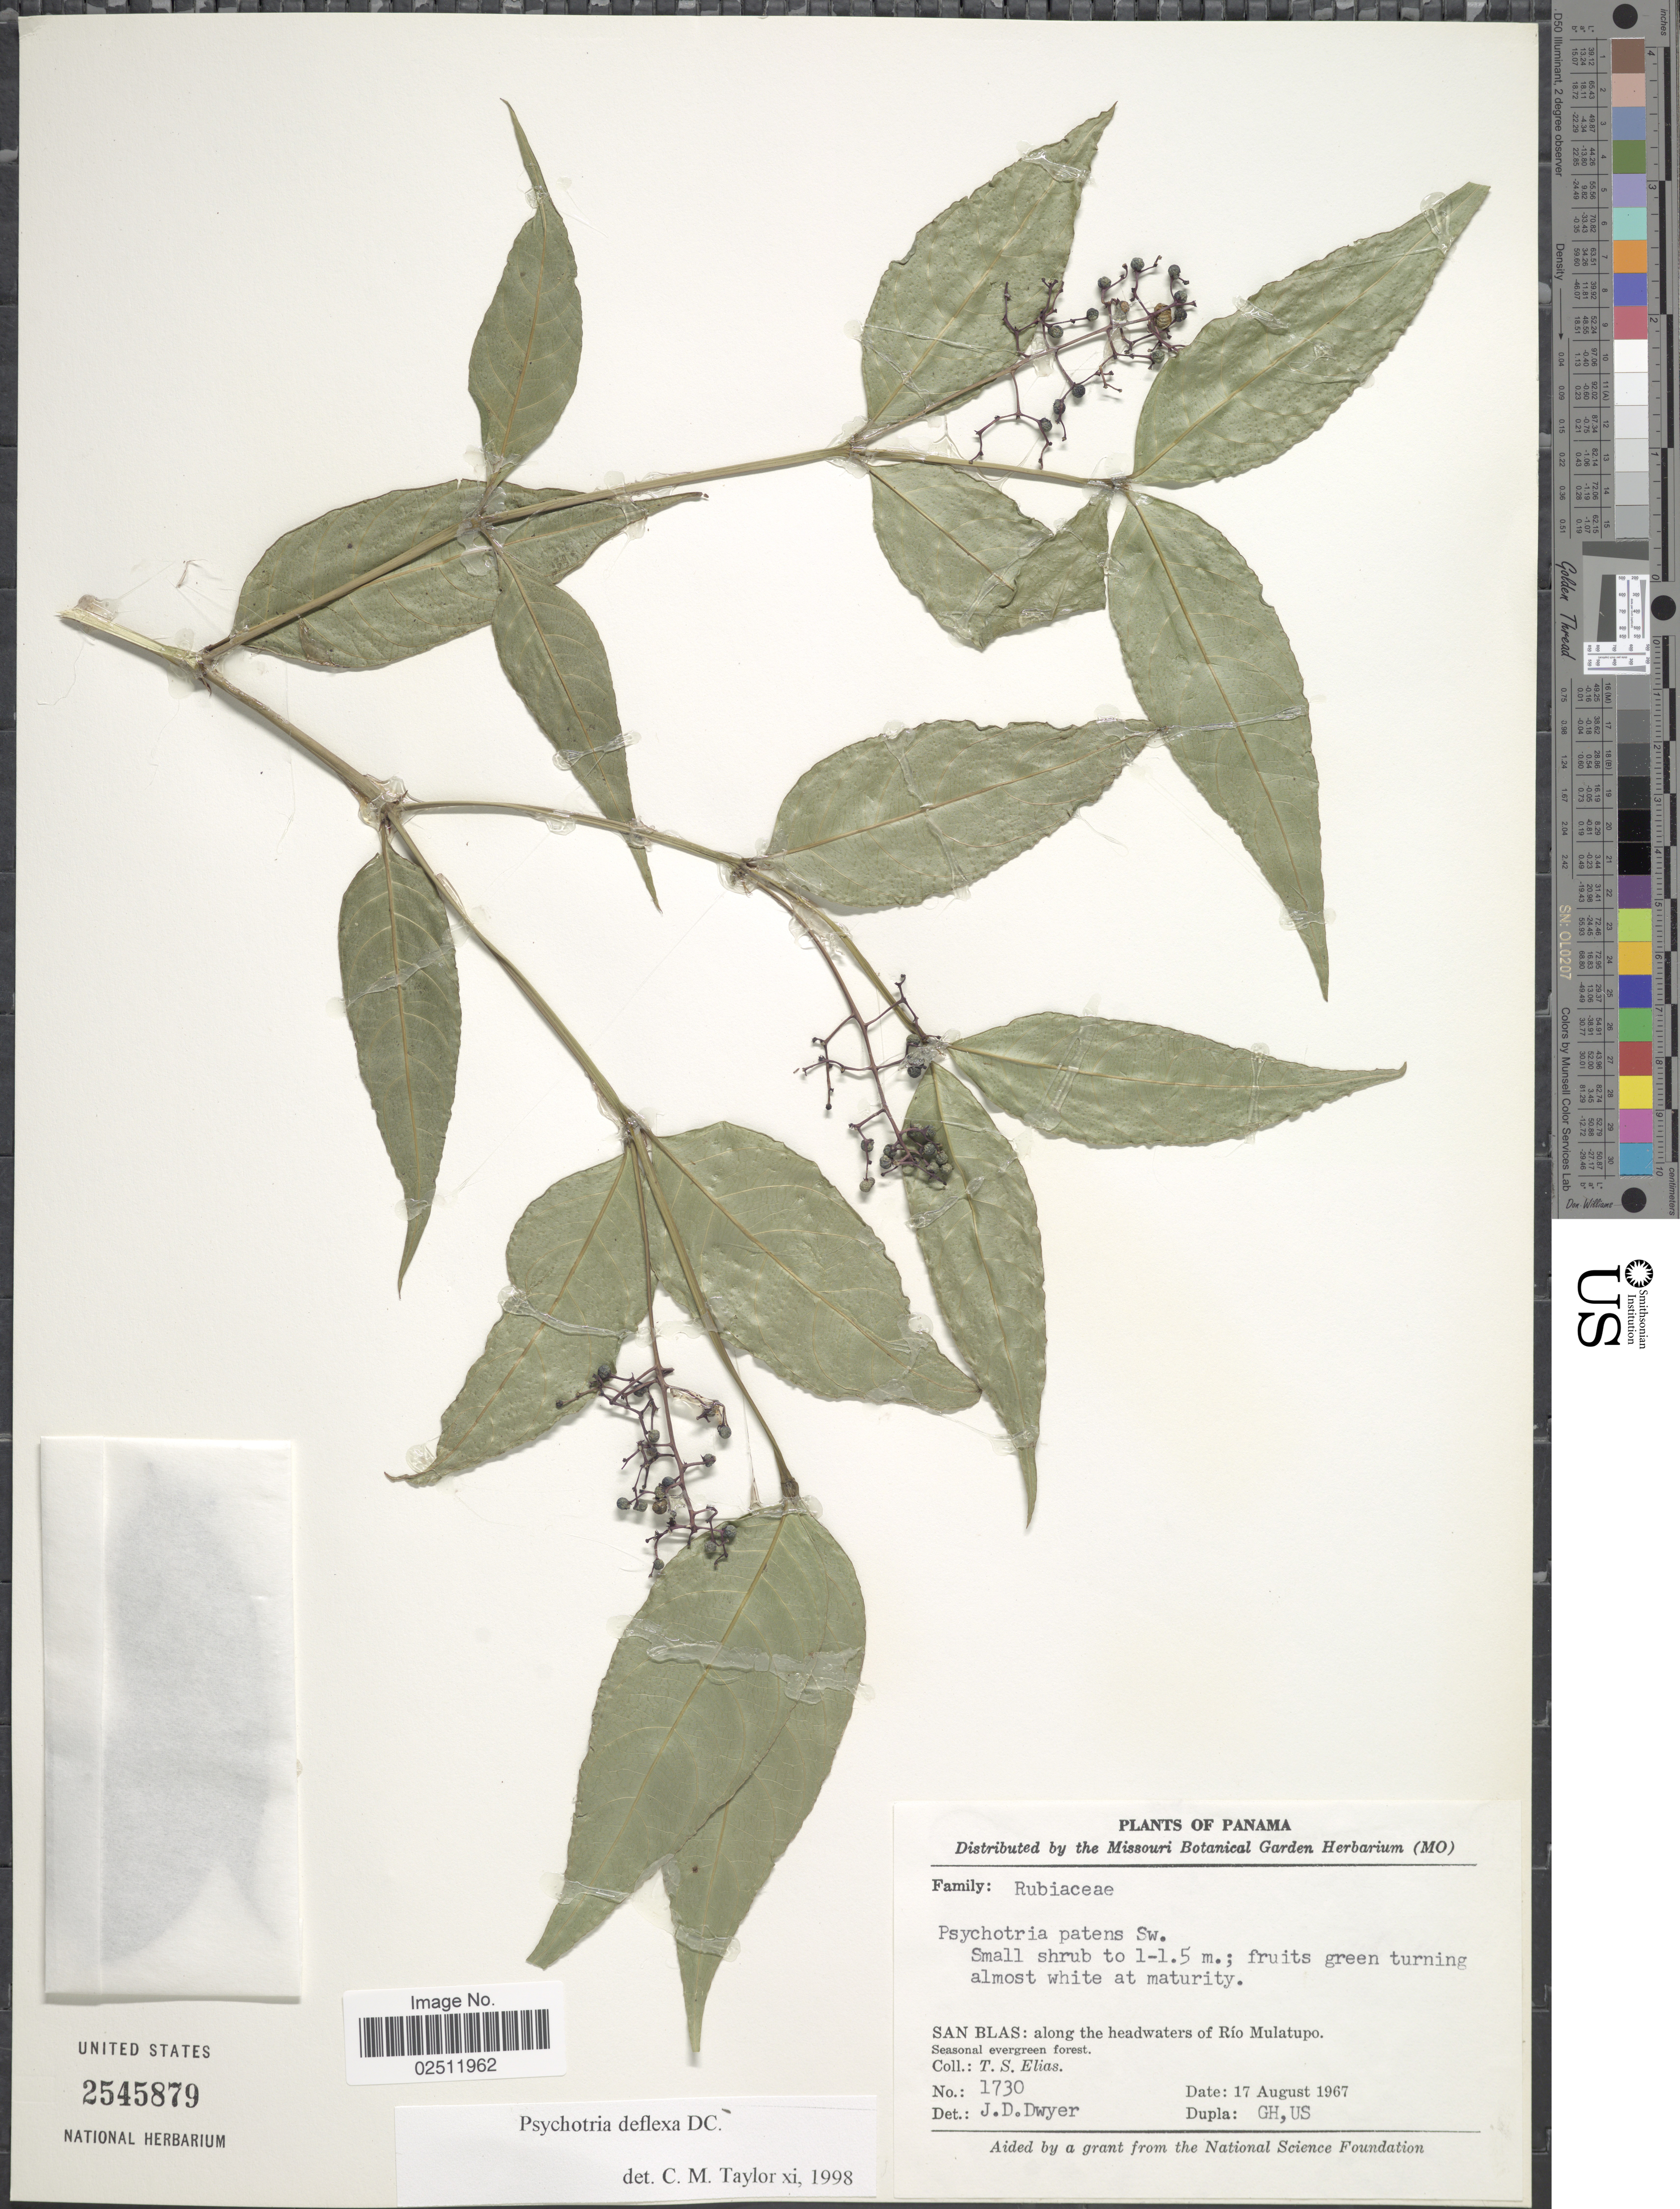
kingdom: Plantae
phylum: Tracheophyta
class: Magnoliopsida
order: Gentianales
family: Rubiaceae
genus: Psychotria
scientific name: Psychotria deflexa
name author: DC.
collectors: T. S. Elias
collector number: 1730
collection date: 1967-08-17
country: Panama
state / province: Kuna Yala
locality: San Blas: along the headwaters of Río Mulatupo.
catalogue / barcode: US 2545879